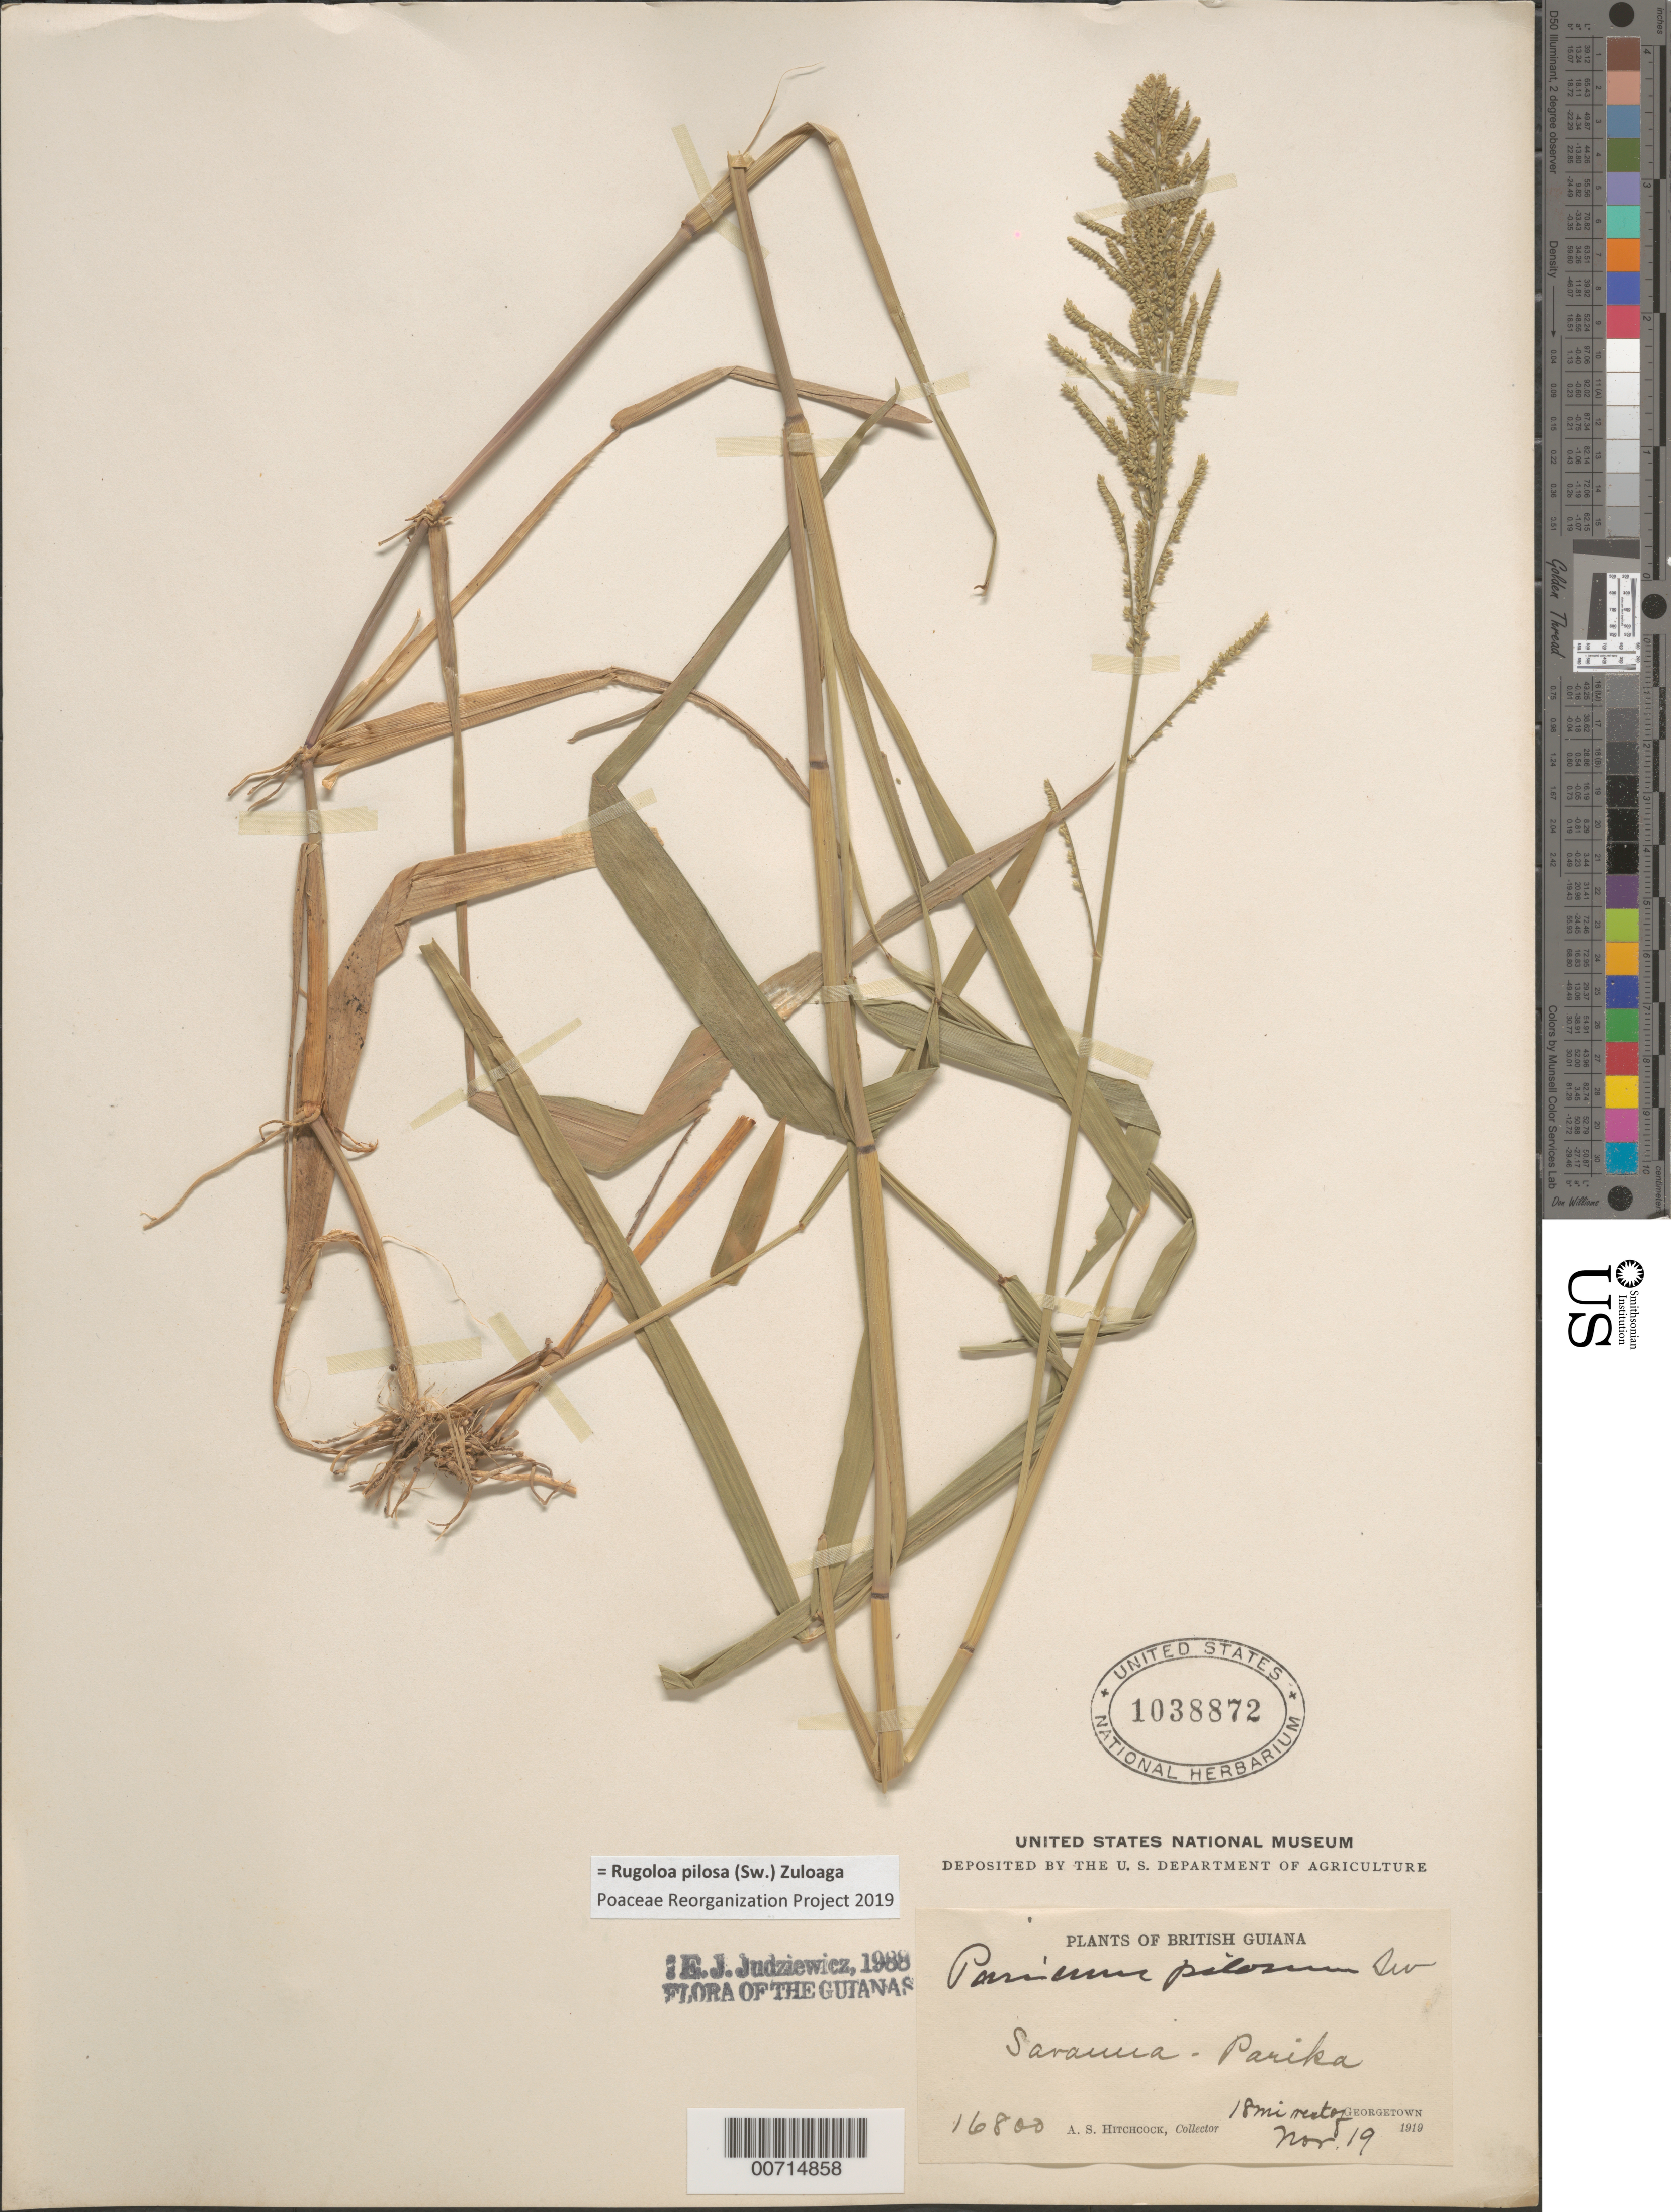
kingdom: Plantae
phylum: Tracheophyta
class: Liliopsida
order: Poales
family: Poaceae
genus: Panicum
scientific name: Panicum pilosum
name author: Sw.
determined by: Judziewicz, E. J.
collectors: A. S. Hitchcock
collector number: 16800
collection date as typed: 19-Nov-19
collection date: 1919-11-19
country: Guyana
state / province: Essequibo Isl-W. Demerara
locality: Parika, 18 mi. W of Georgetown, on Essequibo R.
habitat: Savanna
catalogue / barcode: US 1038872